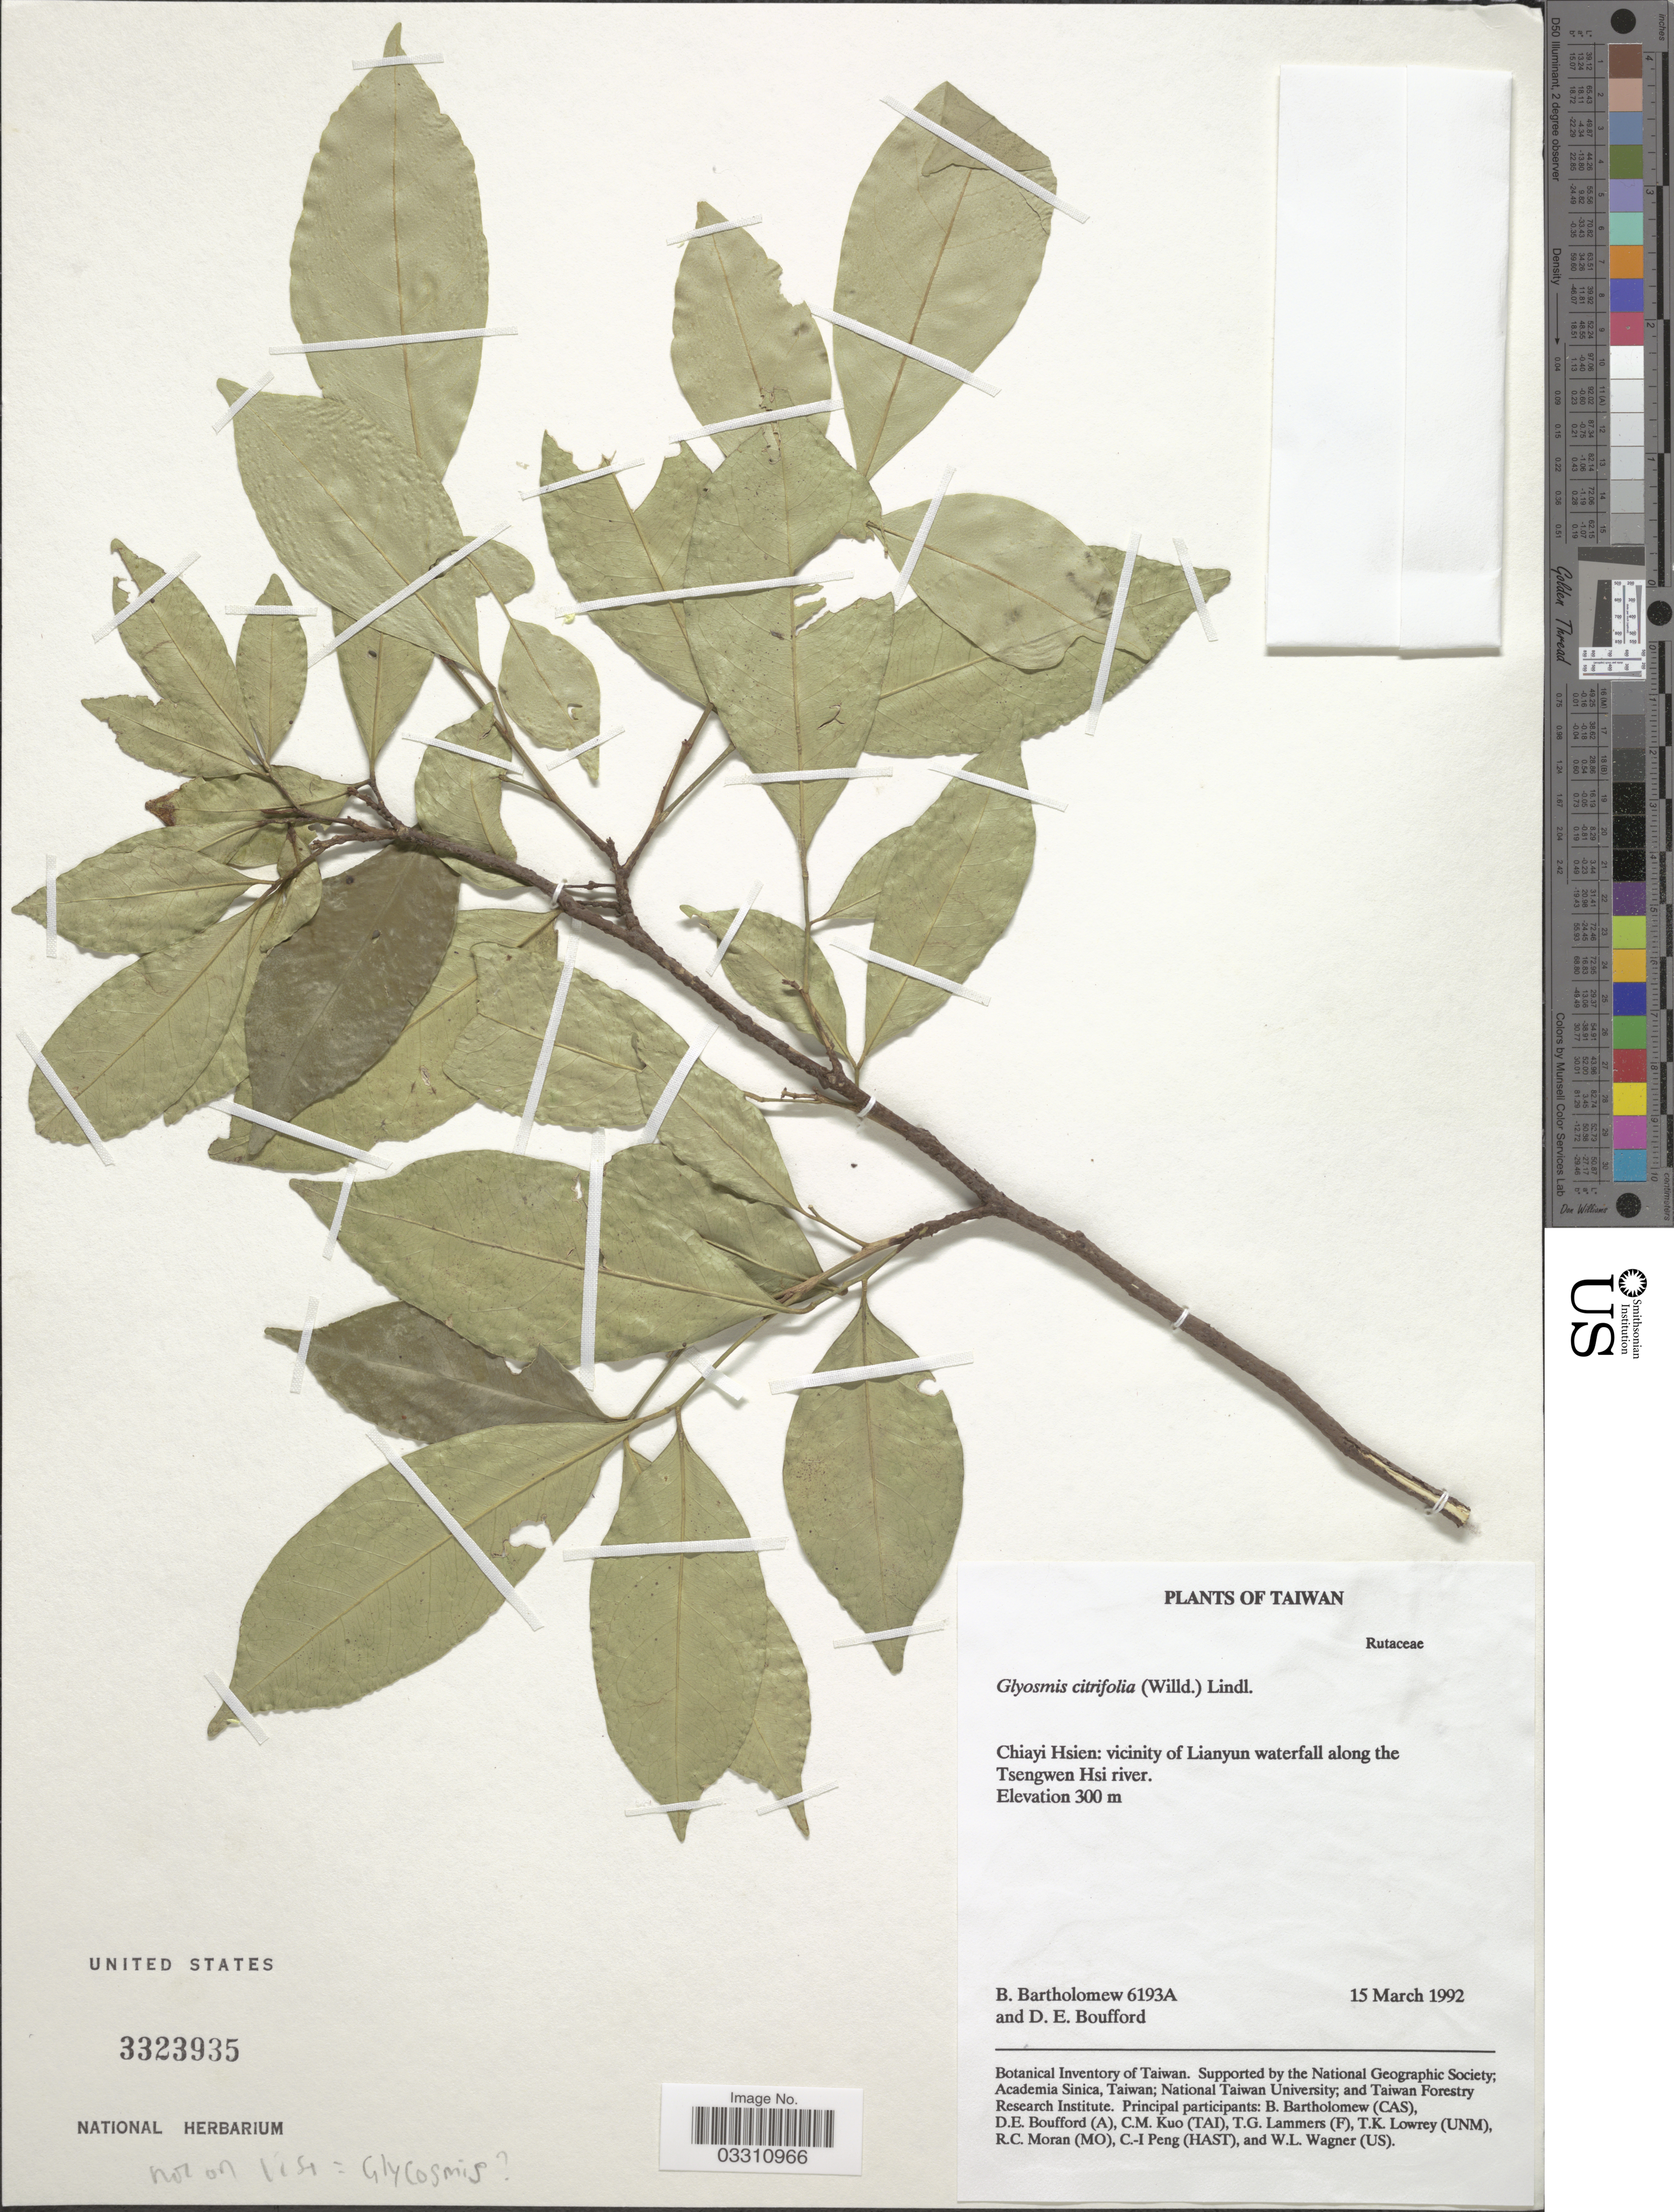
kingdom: Plantae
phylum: Tracheophyta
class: Magnoliopsida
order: Sapindales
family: Rutaceae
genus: Glycosmis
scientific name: Glycosmis citrifolia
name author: (Willd.) Lindl.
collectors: B. Bartholomew & D. Bouffod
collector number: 6193A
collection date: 1992-03-15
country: Taiwan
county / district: Chiayi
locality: Chiayi Hsien: vicinity of Lianyun waterfall along the Tsengwen Hsi river.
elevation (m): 300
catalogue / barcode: US 3323935